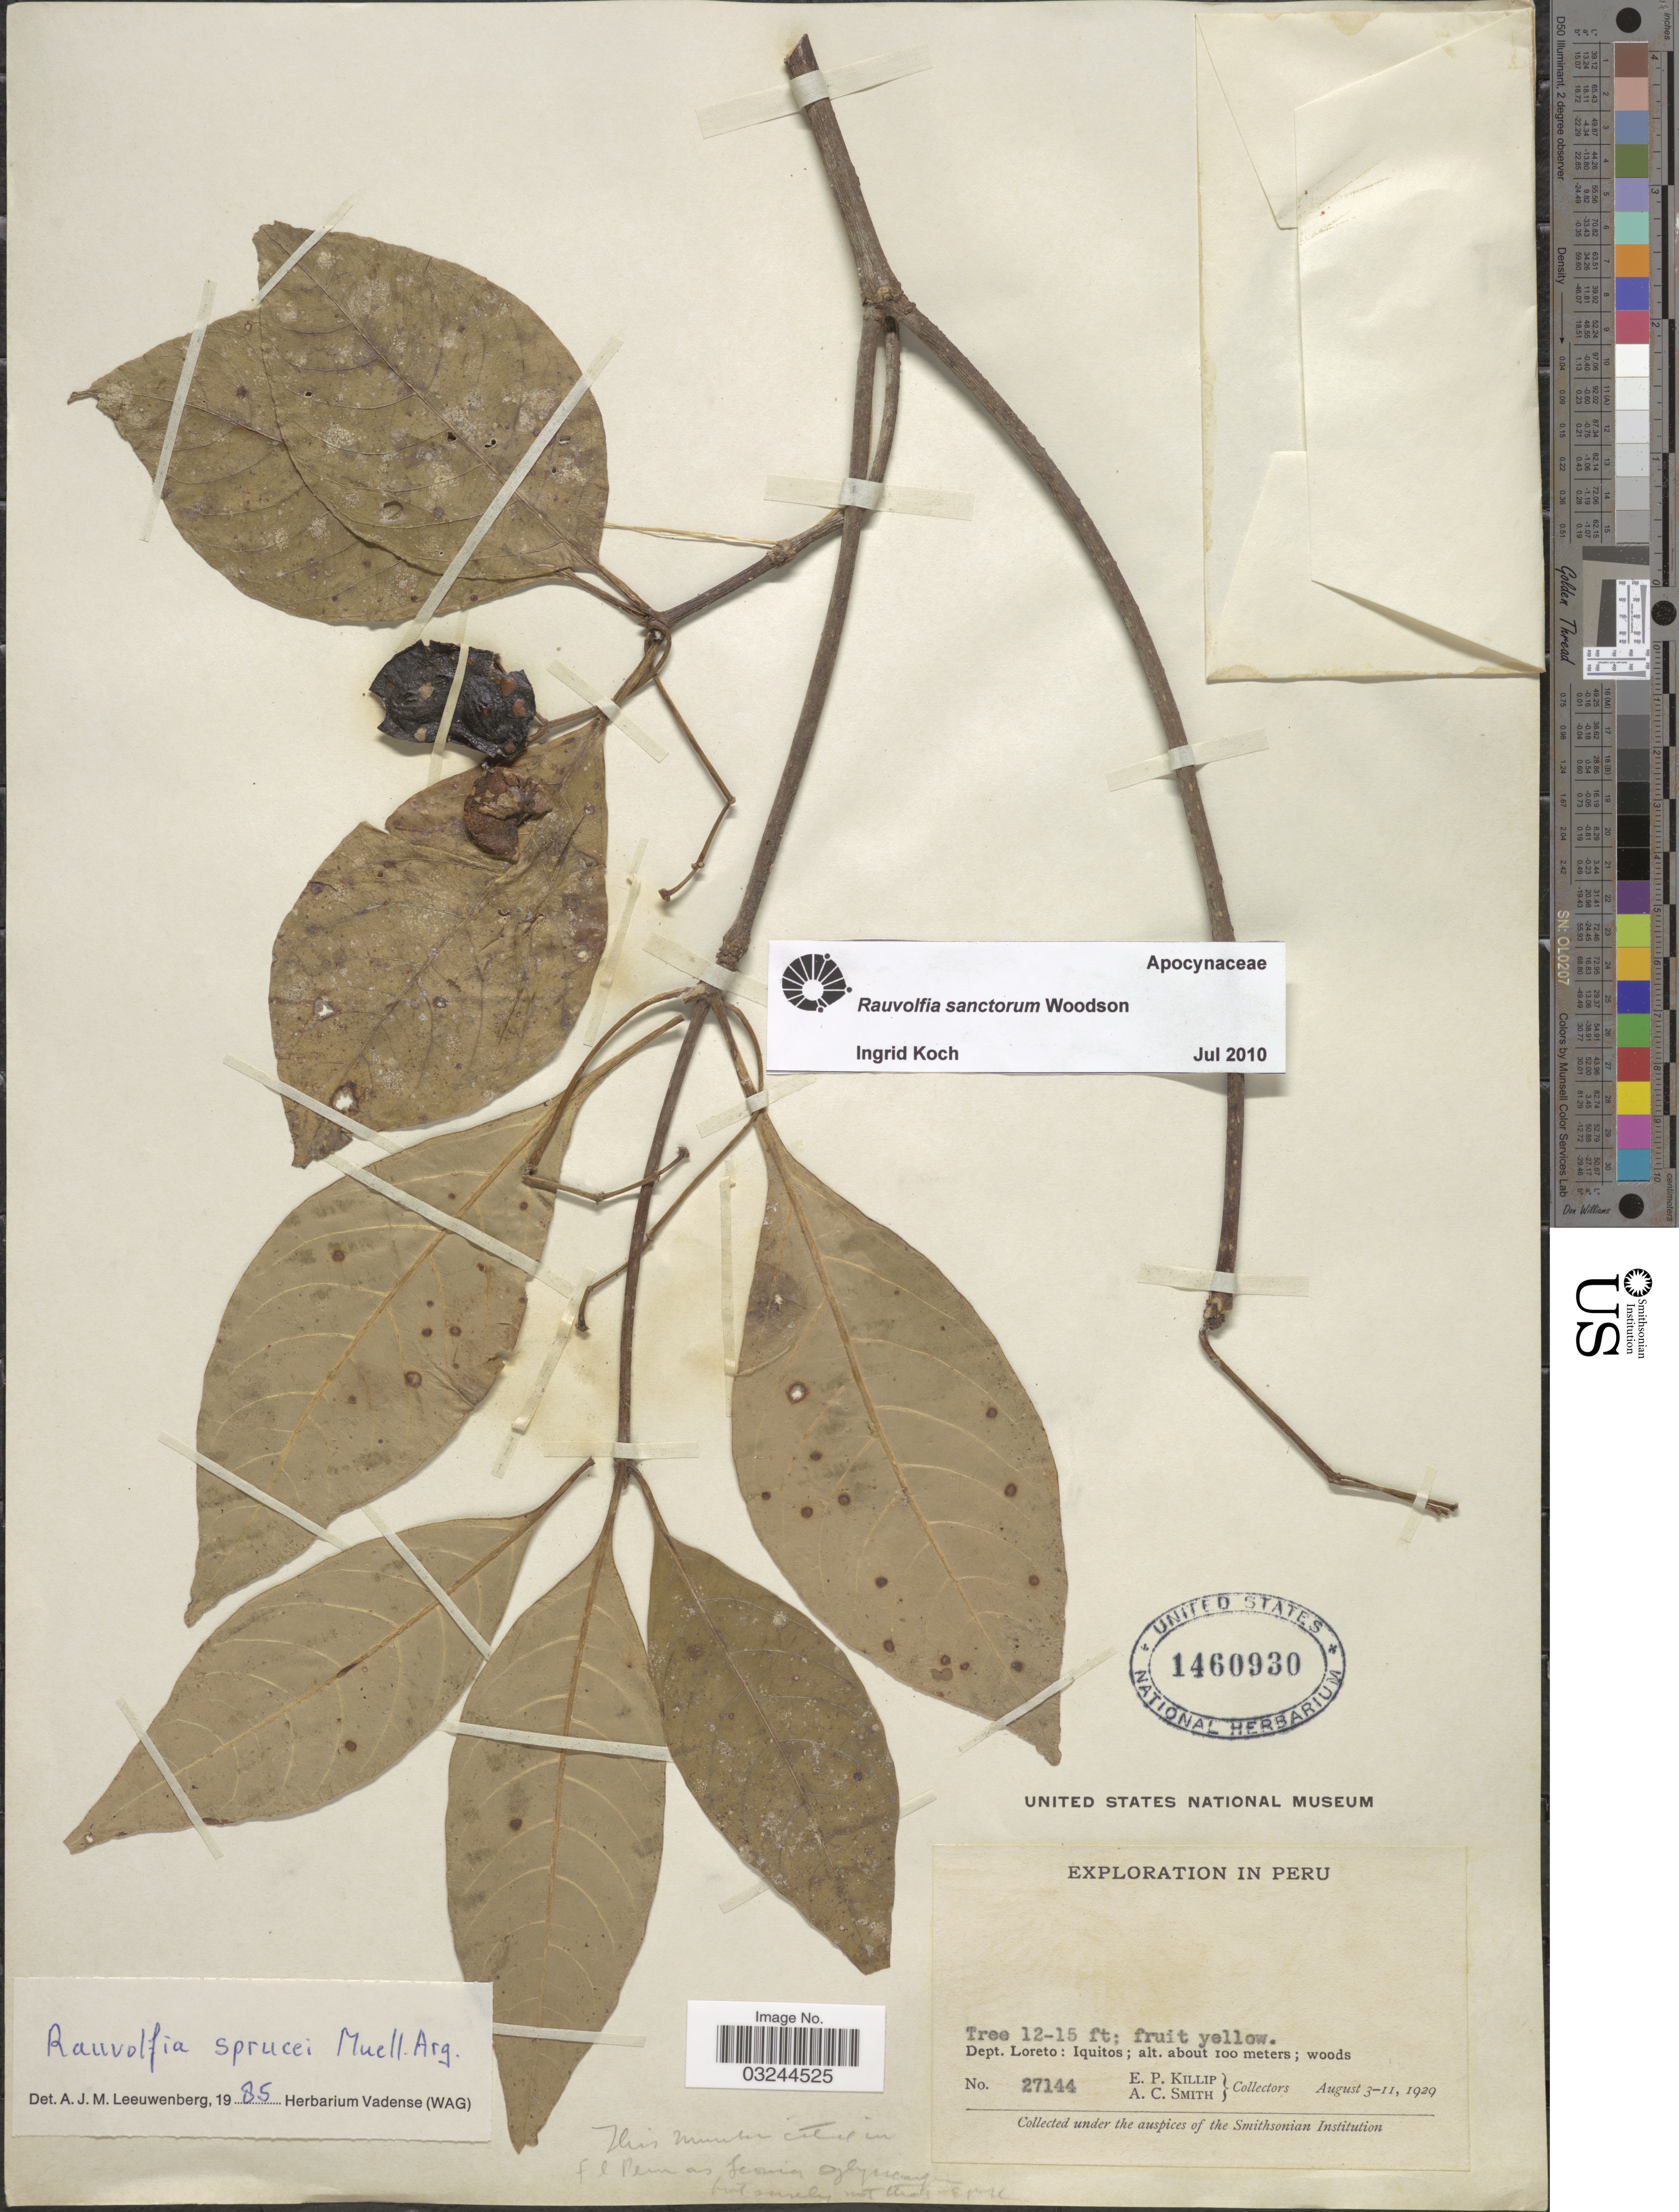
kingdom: Plantae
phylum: Tracheophyta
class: Magnoliopsida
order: Gentianales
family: Apocynaceae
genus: Rauvolfia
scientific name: Rauvolfia sanctorum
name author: Woodson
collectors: E. P. Killip & A. C. Smith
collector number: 27144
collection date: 1929-08-03/1929-08-11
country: Peru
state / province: Loreto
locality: Dept. Loreto: Iquitos.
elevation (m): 100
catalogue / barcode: US 1460930